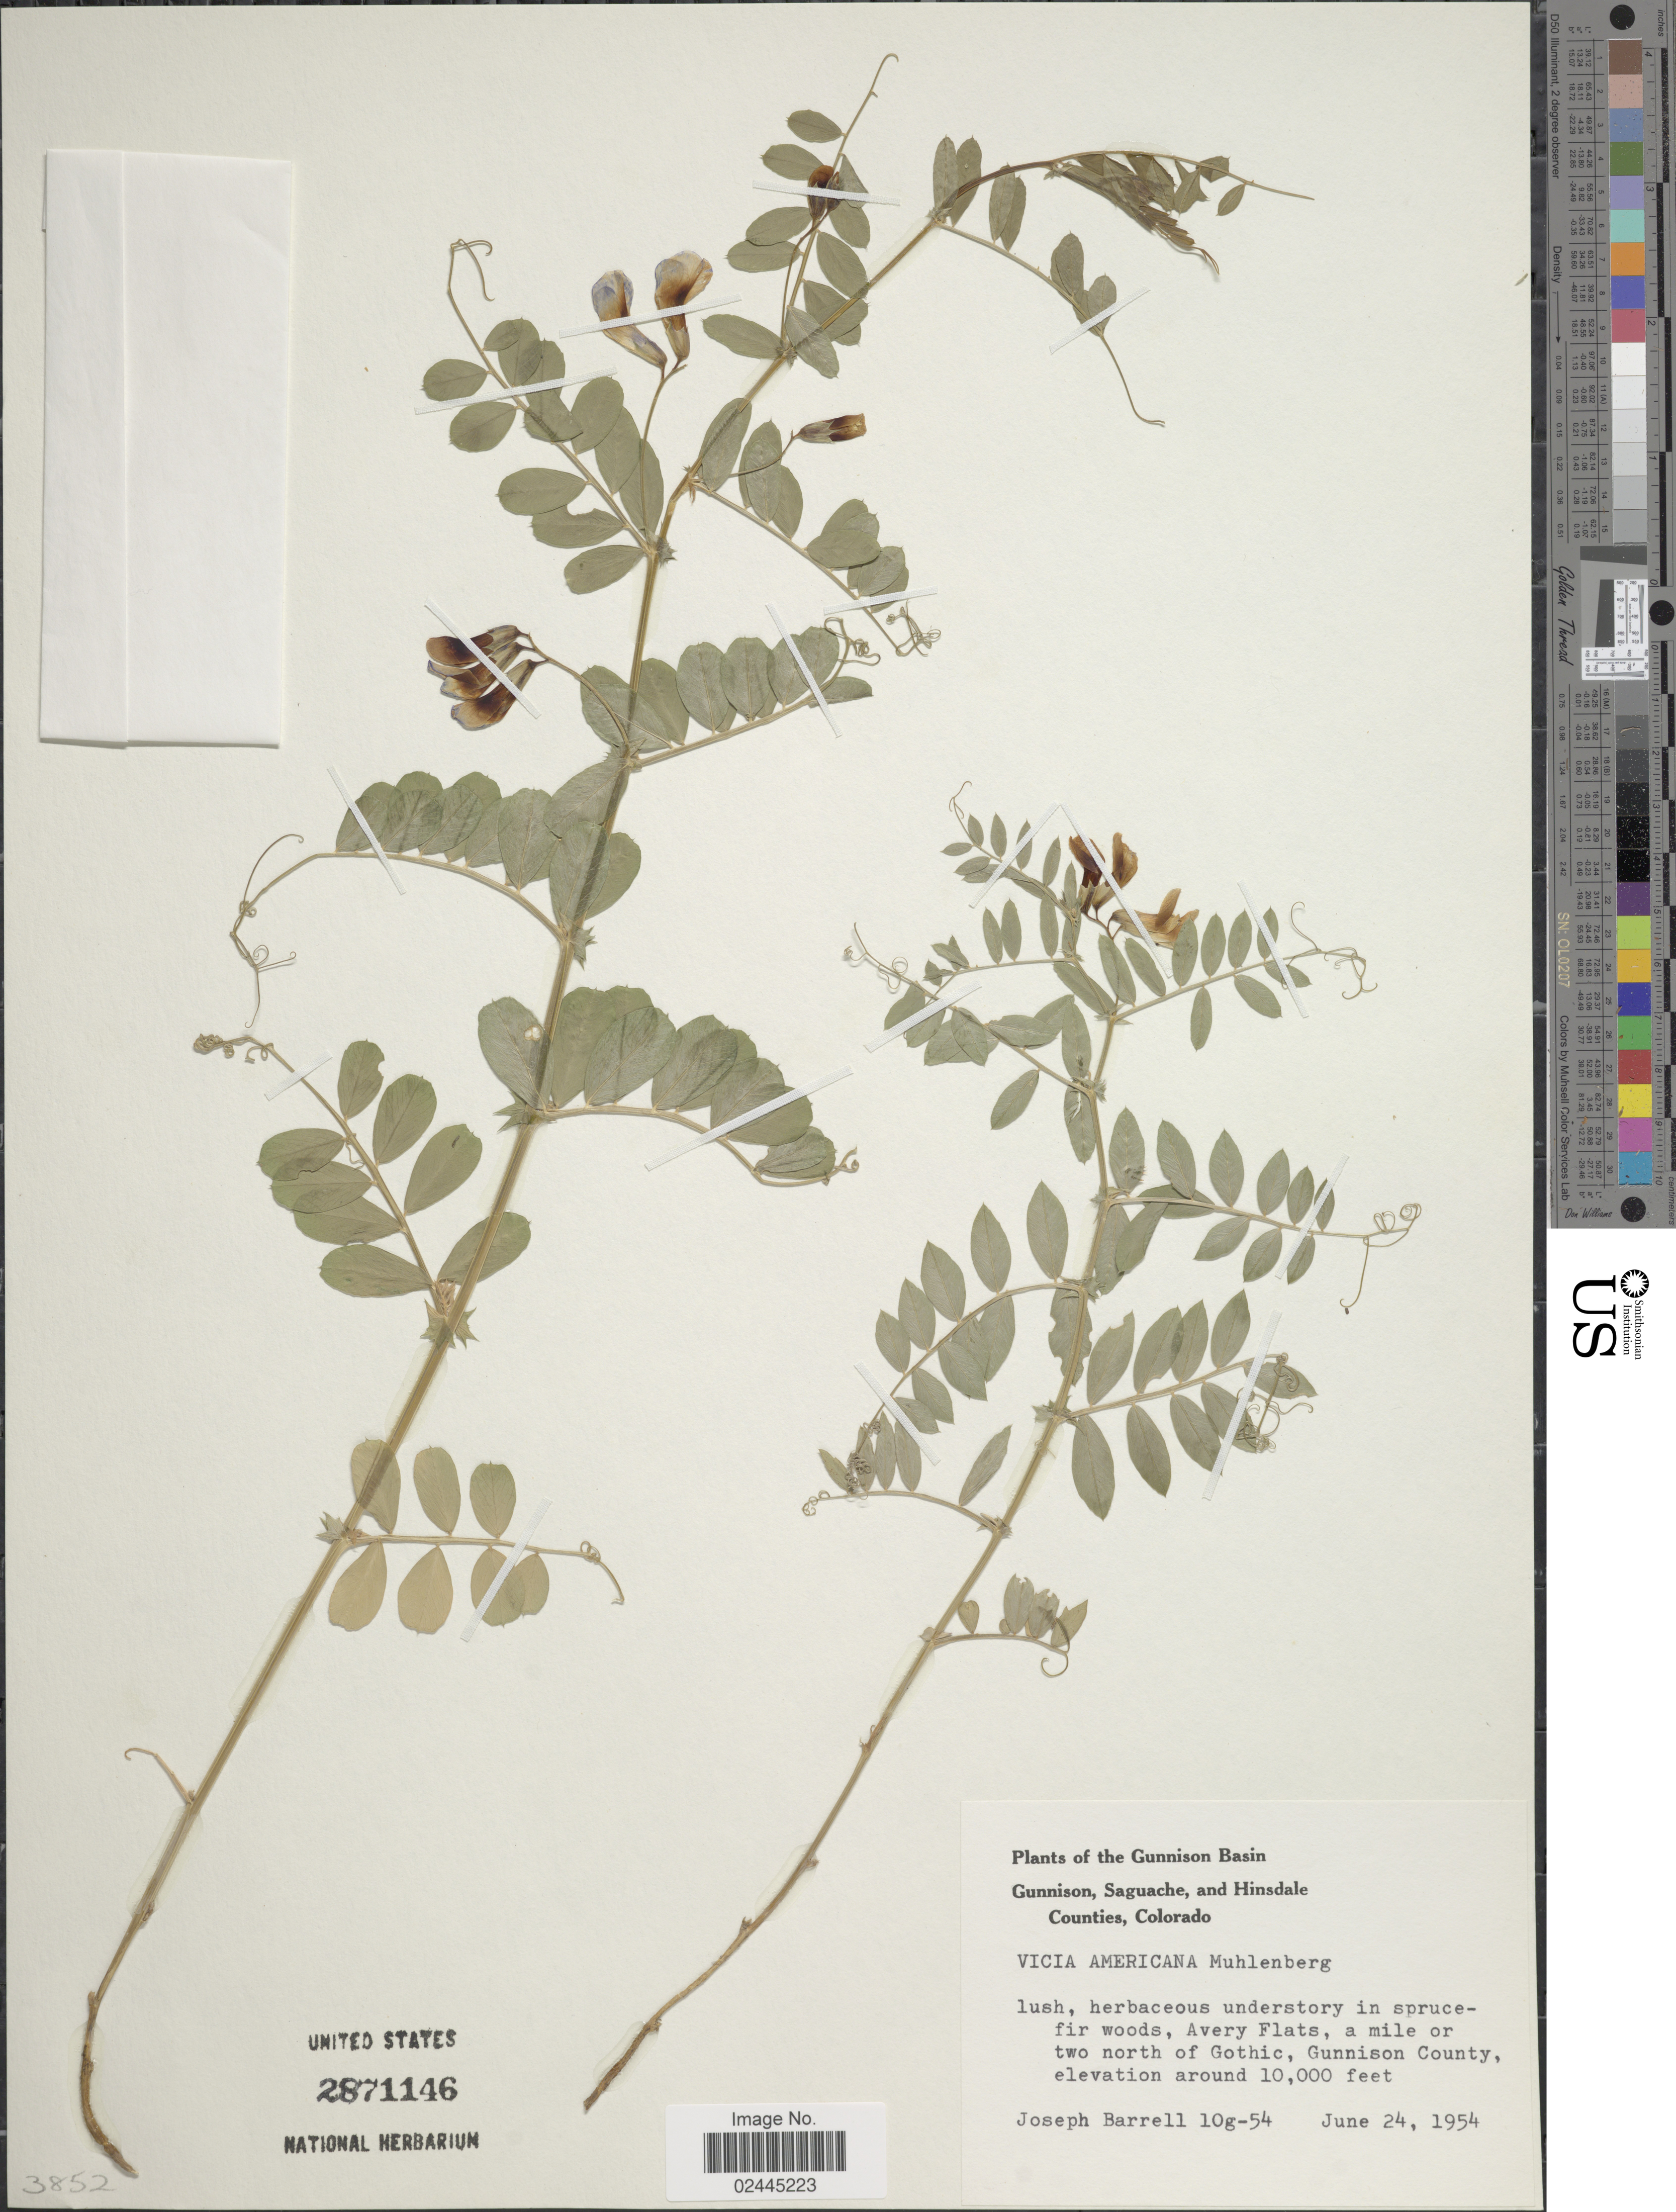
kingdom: Plantae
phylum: Tracheophyta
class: Magnoliopsida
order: Fabales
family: Fabaceae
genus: Vicia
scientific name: Vicia americana var. americana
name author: Muhl. ex Willd.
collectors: J. Barrell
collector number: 10G-54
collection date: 1954-06-24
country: United States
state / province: Colorado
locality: Gunnison Basin. Gunnison Saguache, and Hinsdale Counties. Avery Flats, a mile or two north of Gothic, Gunnison County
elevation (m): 3048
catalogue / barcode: US 2871146